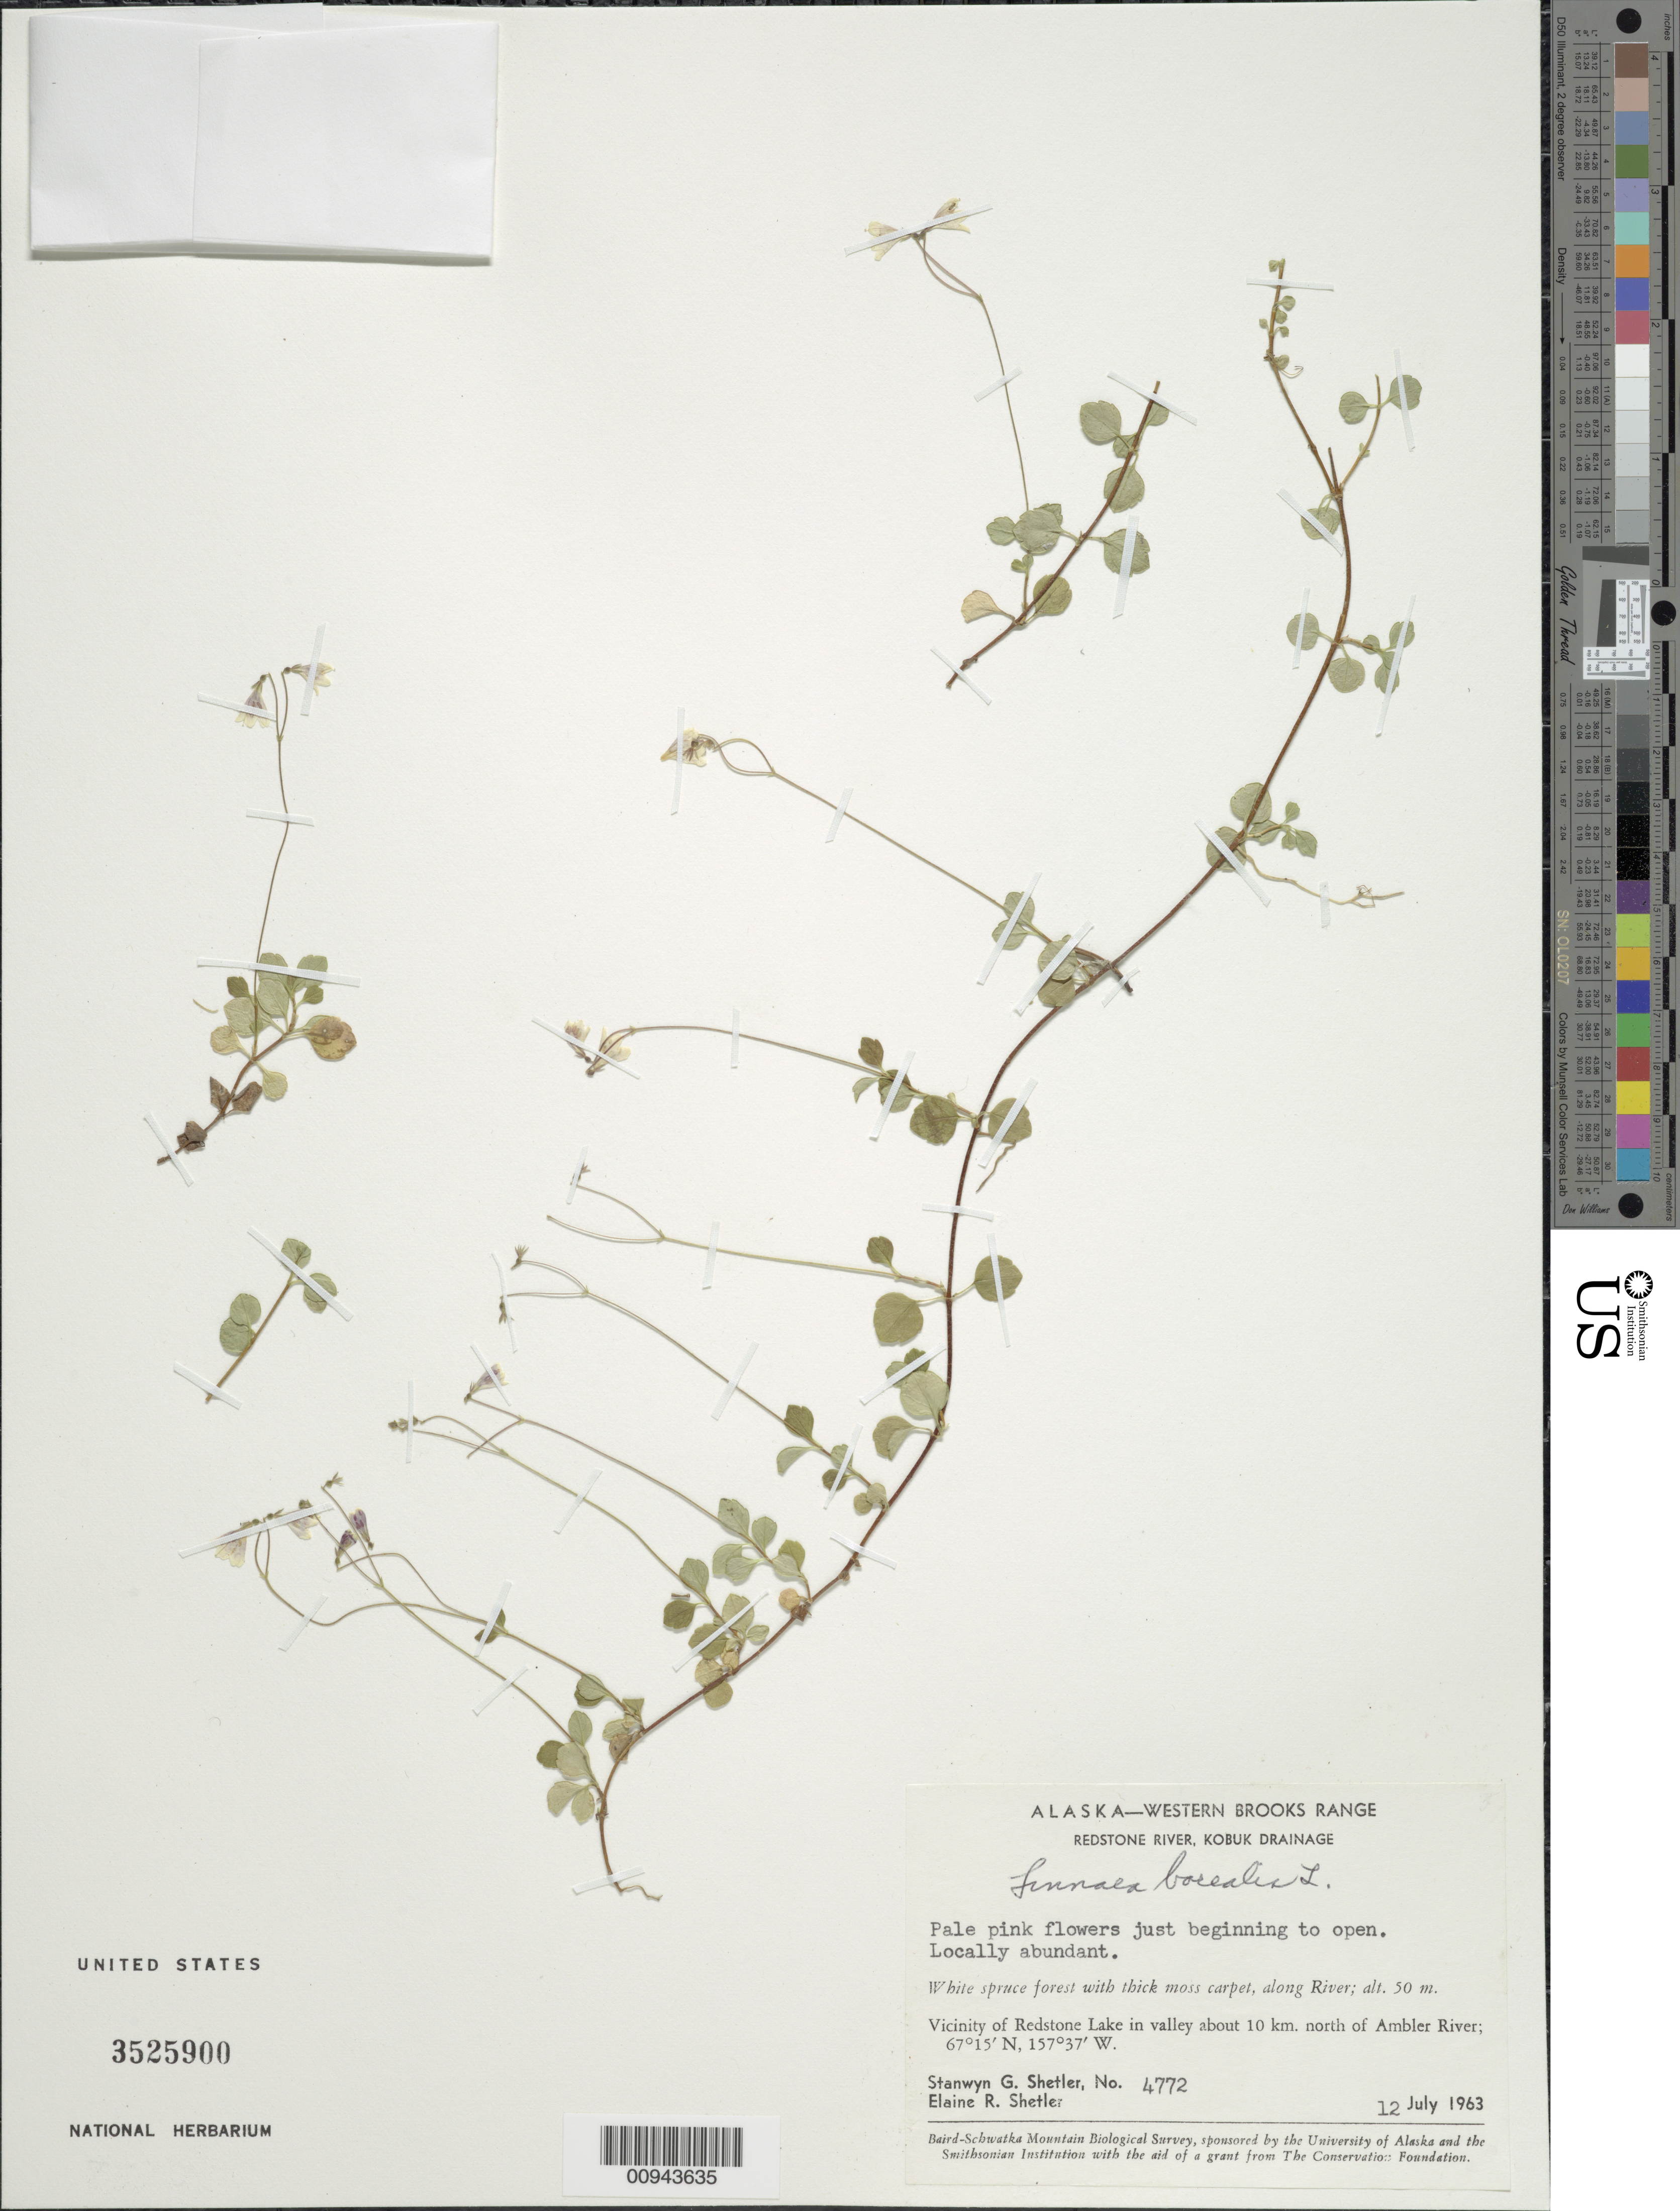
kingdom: Plantae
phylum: Tracheophyta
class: Magnoliopsida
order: Dipsacales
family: Caprifoliaceae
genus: Linnaea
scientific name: Linnaea borealis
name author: L.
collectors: S. Shetler & E. R. Shetler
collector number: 4772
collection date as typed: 12 Jul 1963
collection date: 1963-07-12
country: United States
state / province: Alaska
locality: Vicinity of Redstone Lake in valley about 10 km. north of Ambler River. Western Brooks Range, Redstone River, Kobuk Drainage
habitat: White spruce forest with thick moss carpet, along River.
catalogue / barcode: US 3525900